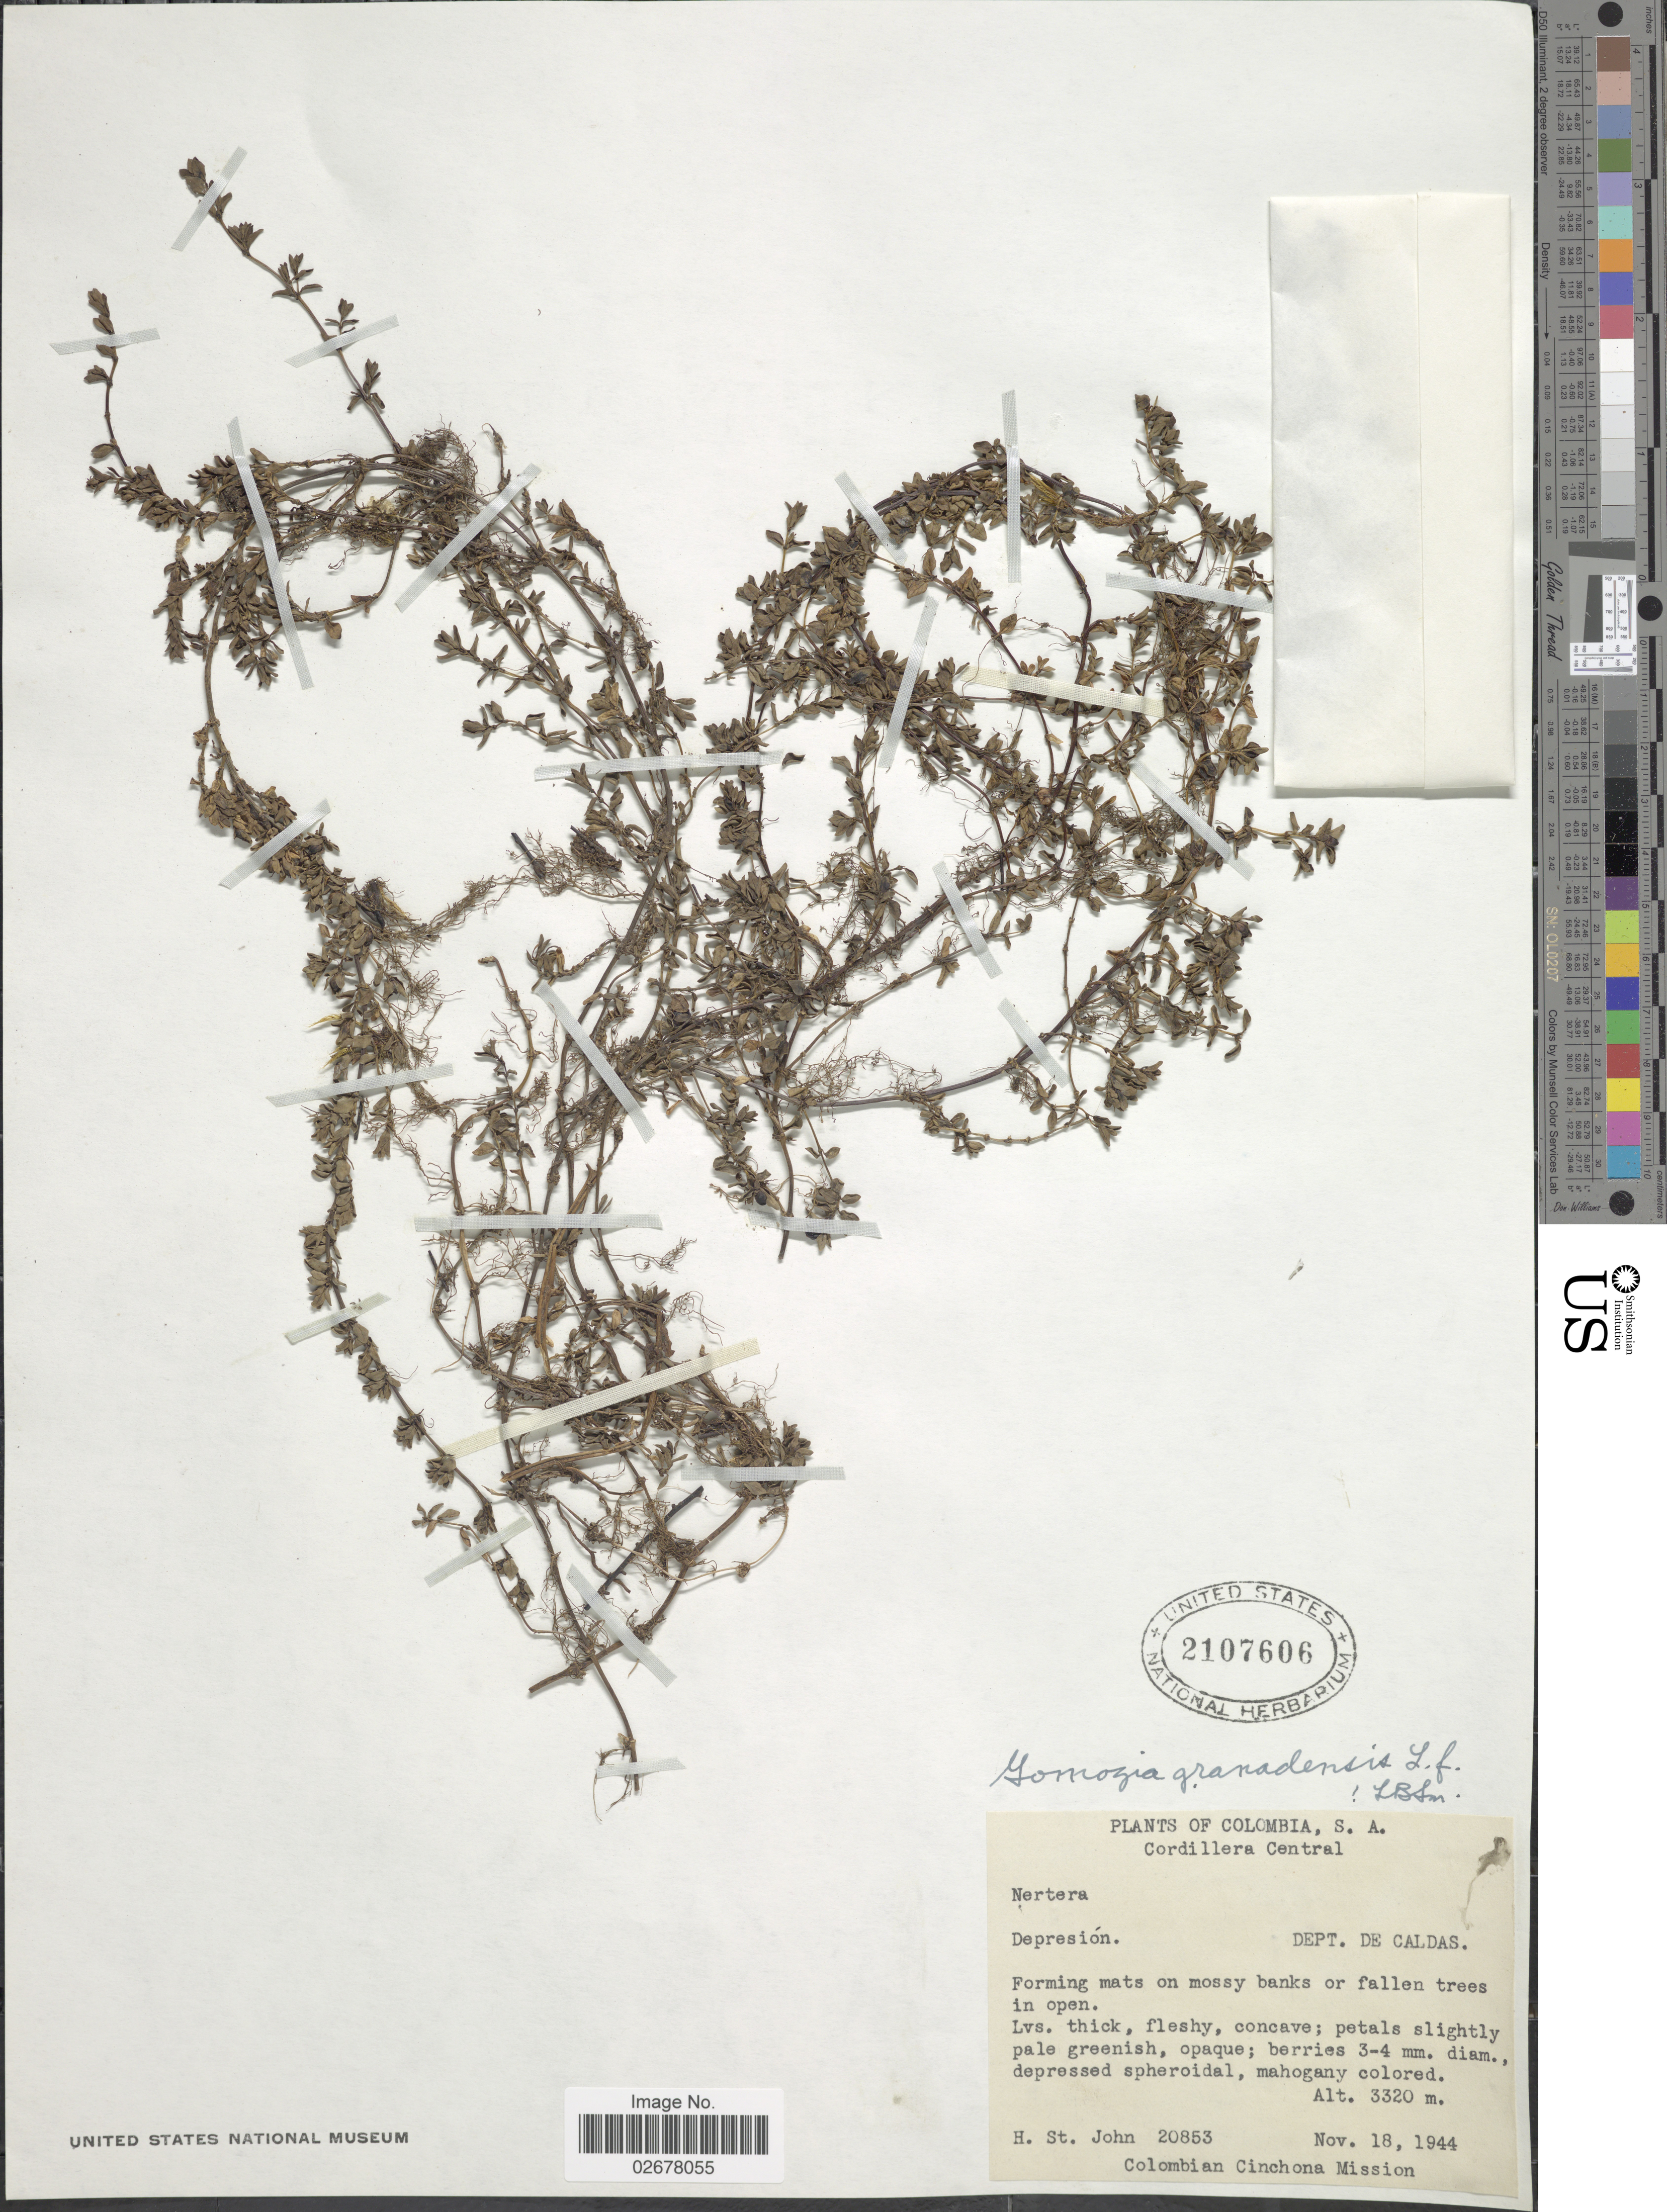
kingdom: Plantae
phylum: Tracheophyta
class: Magnoliopsida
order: Gentianales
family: Rubiaceae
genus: Nertera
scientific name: Nertera depressa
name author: Banks & Sol. ex Gaertn.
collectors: H. St. John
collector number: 20853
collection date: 1944-11-18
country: Colombia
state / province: Caldas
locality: Cordillera Central, Depresión. Dept. de Caldas.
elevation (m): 3320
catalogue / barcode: US 2107606